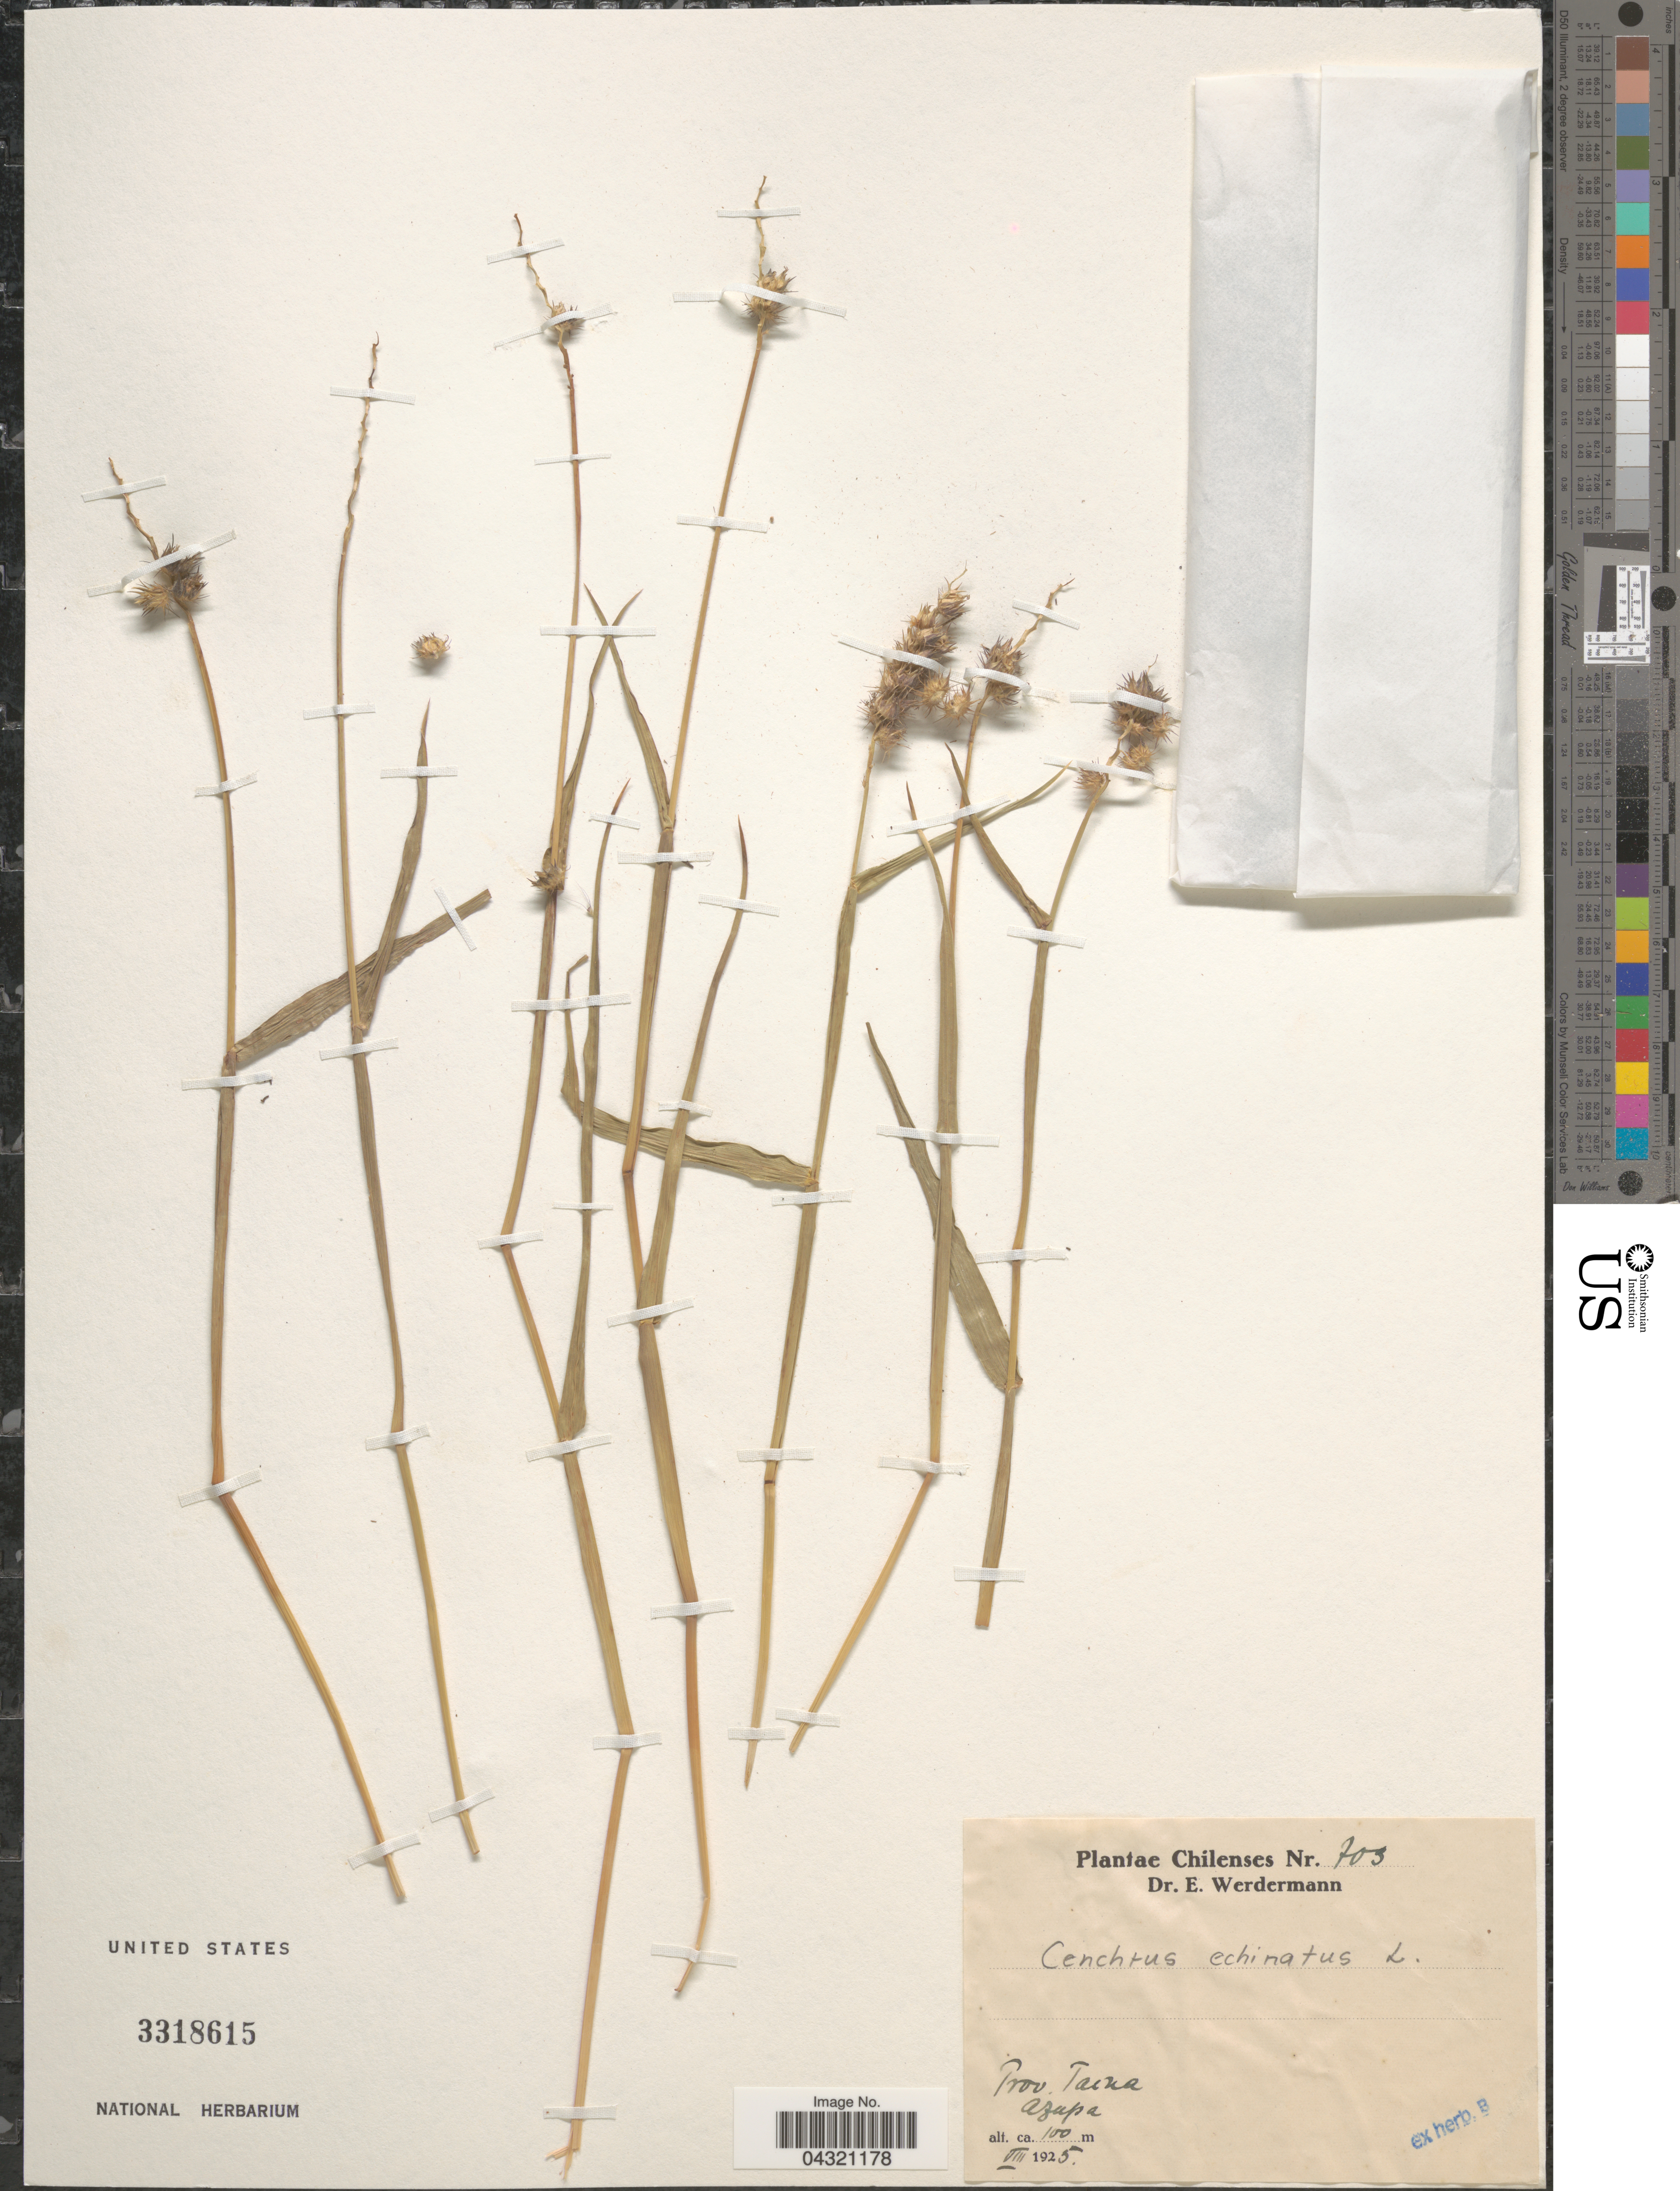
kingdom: Plantae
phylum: Tracheophyta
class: Liliopsida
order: Poales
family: Poaceae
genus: Cenchrus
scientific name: Cenchrus echinatus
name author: L.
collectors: E. Werdermann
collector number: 703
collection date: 1925-08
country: Chile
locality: Chilenses. Prov. Tacna. Azapa.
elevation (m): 100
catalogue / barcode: US 3318615